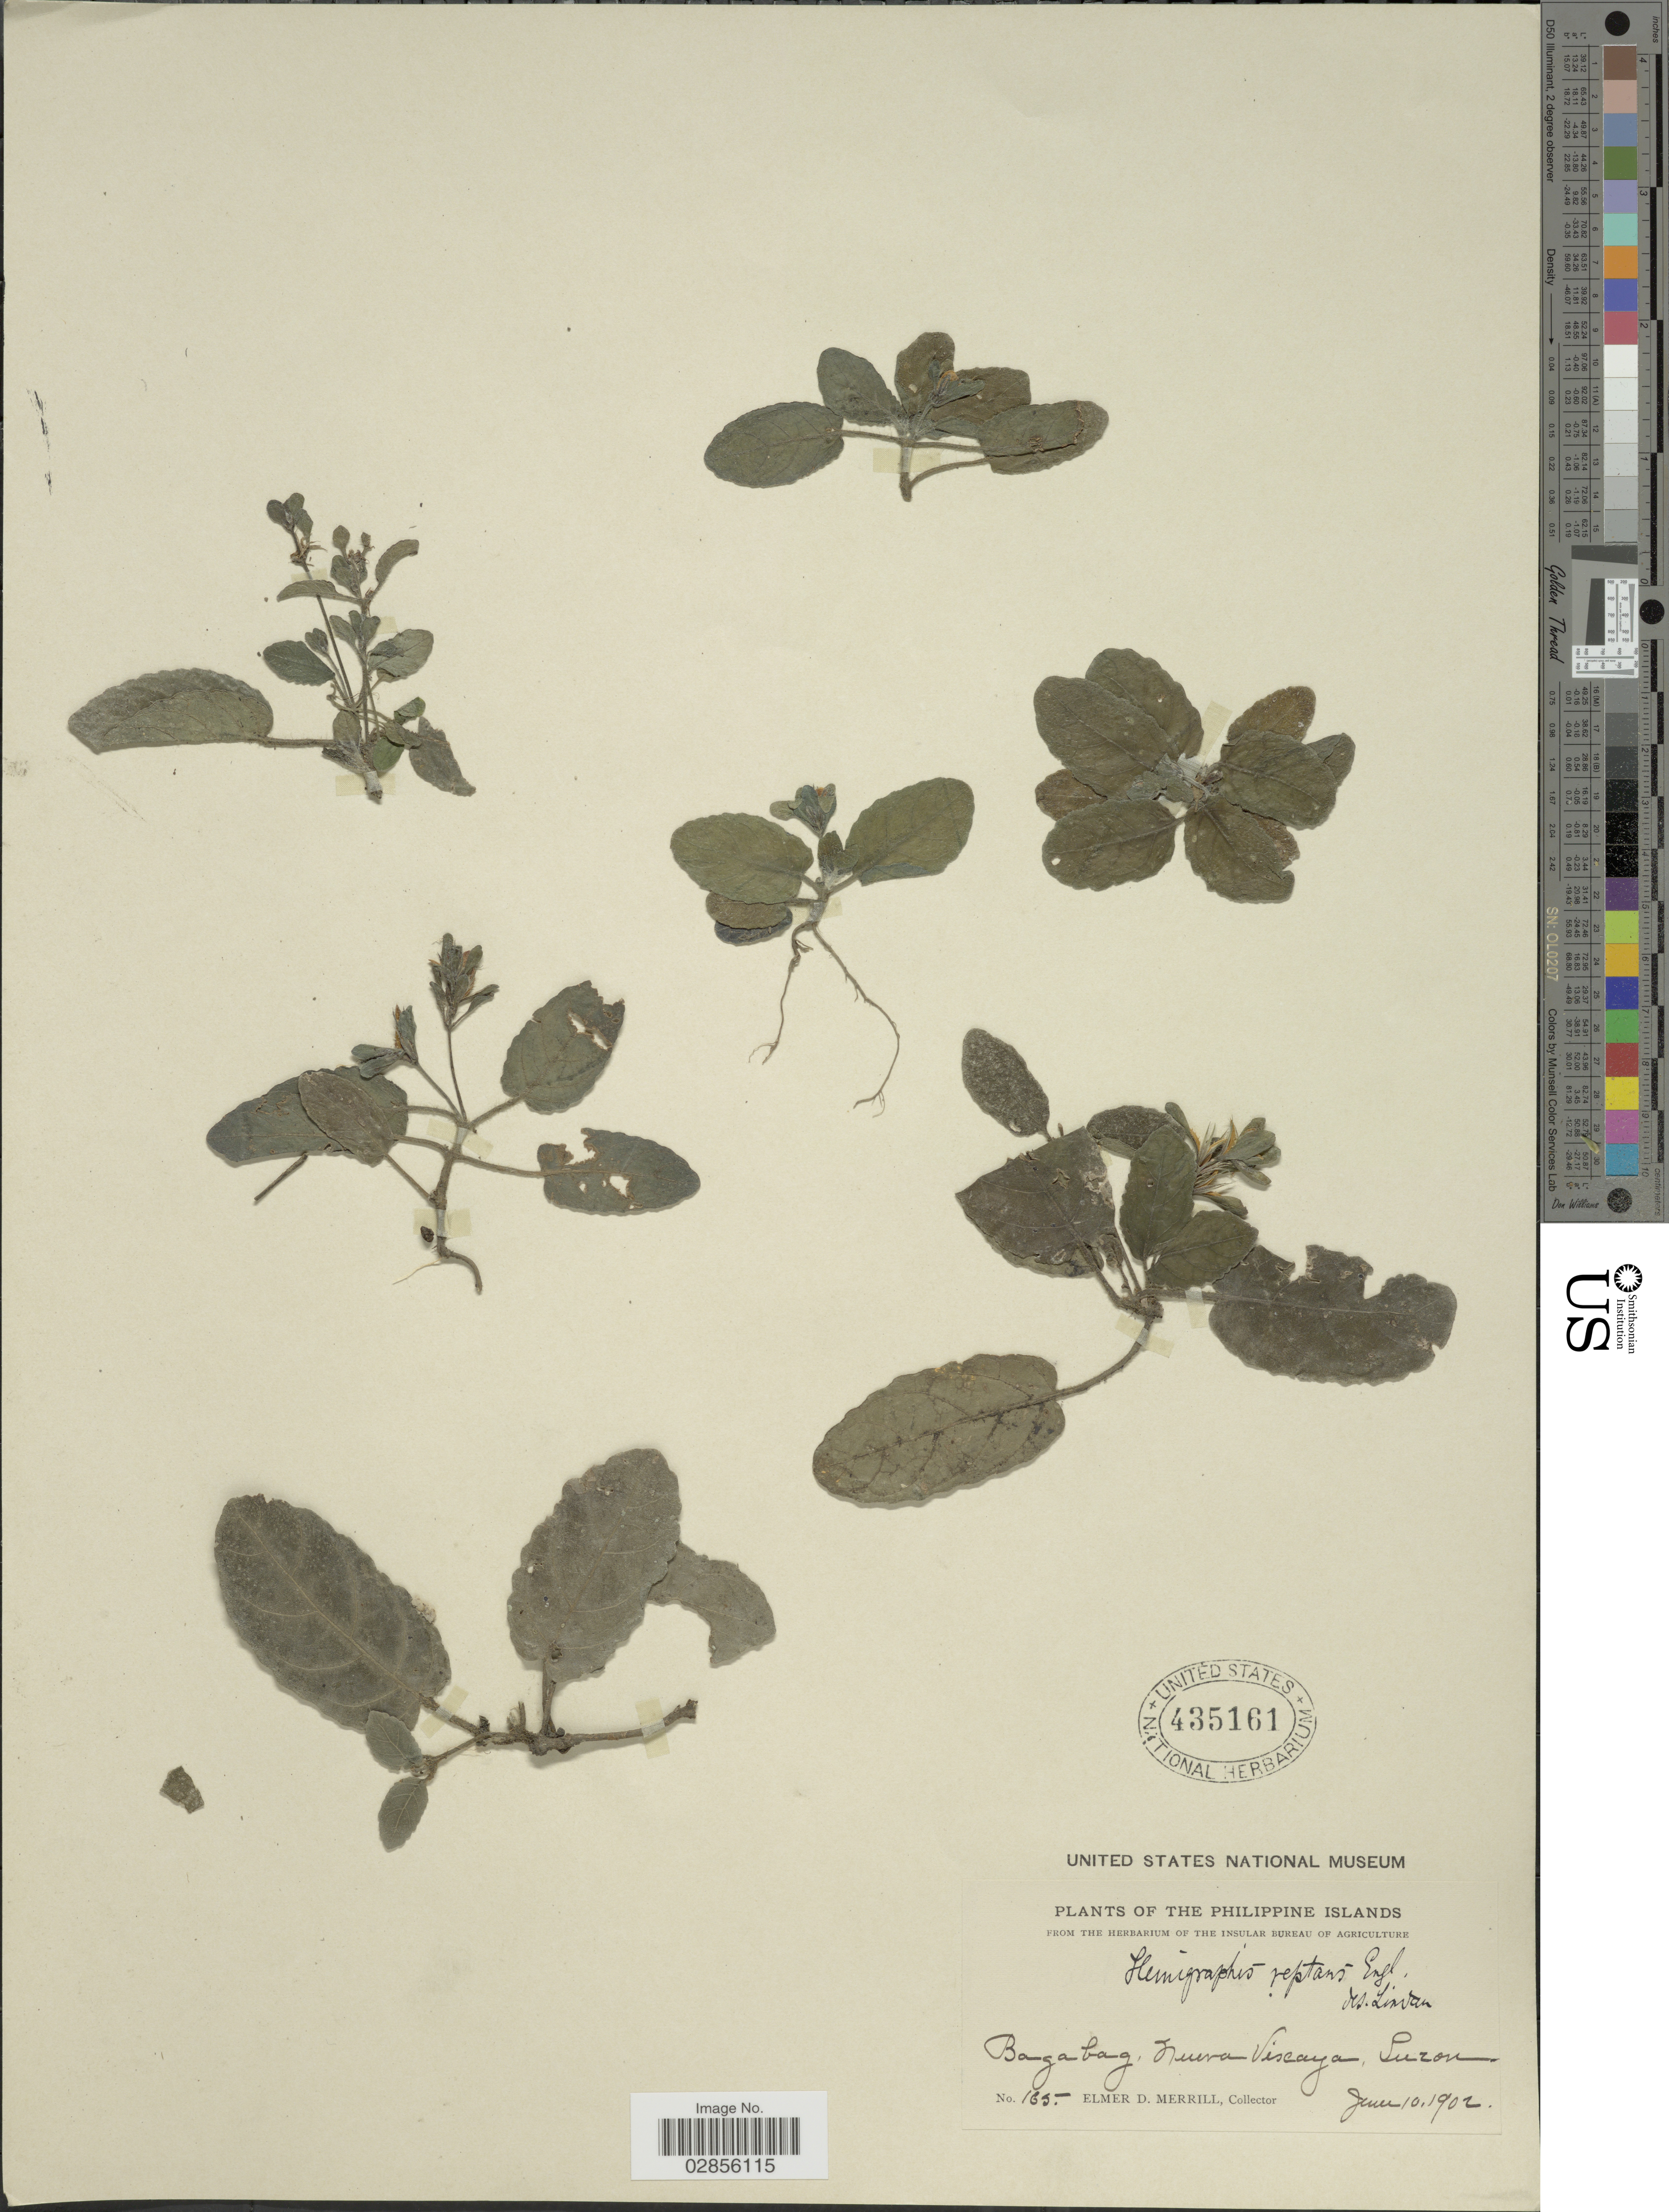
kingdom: Plantae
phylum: Tracheophyta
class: Magnoliopsida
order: Lamiales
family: Acanthaceae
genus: Hemigraphis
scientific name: Hemigraphis reptans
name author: (G. Forst.) T. Anderson ex Hemsl.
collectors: E. D. Merrill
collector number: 165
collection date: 1902-06-10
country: Philippines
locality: The Philippine Islands. Bagabag, Nueva Viscaya, Luzon.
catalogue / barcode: US 435161